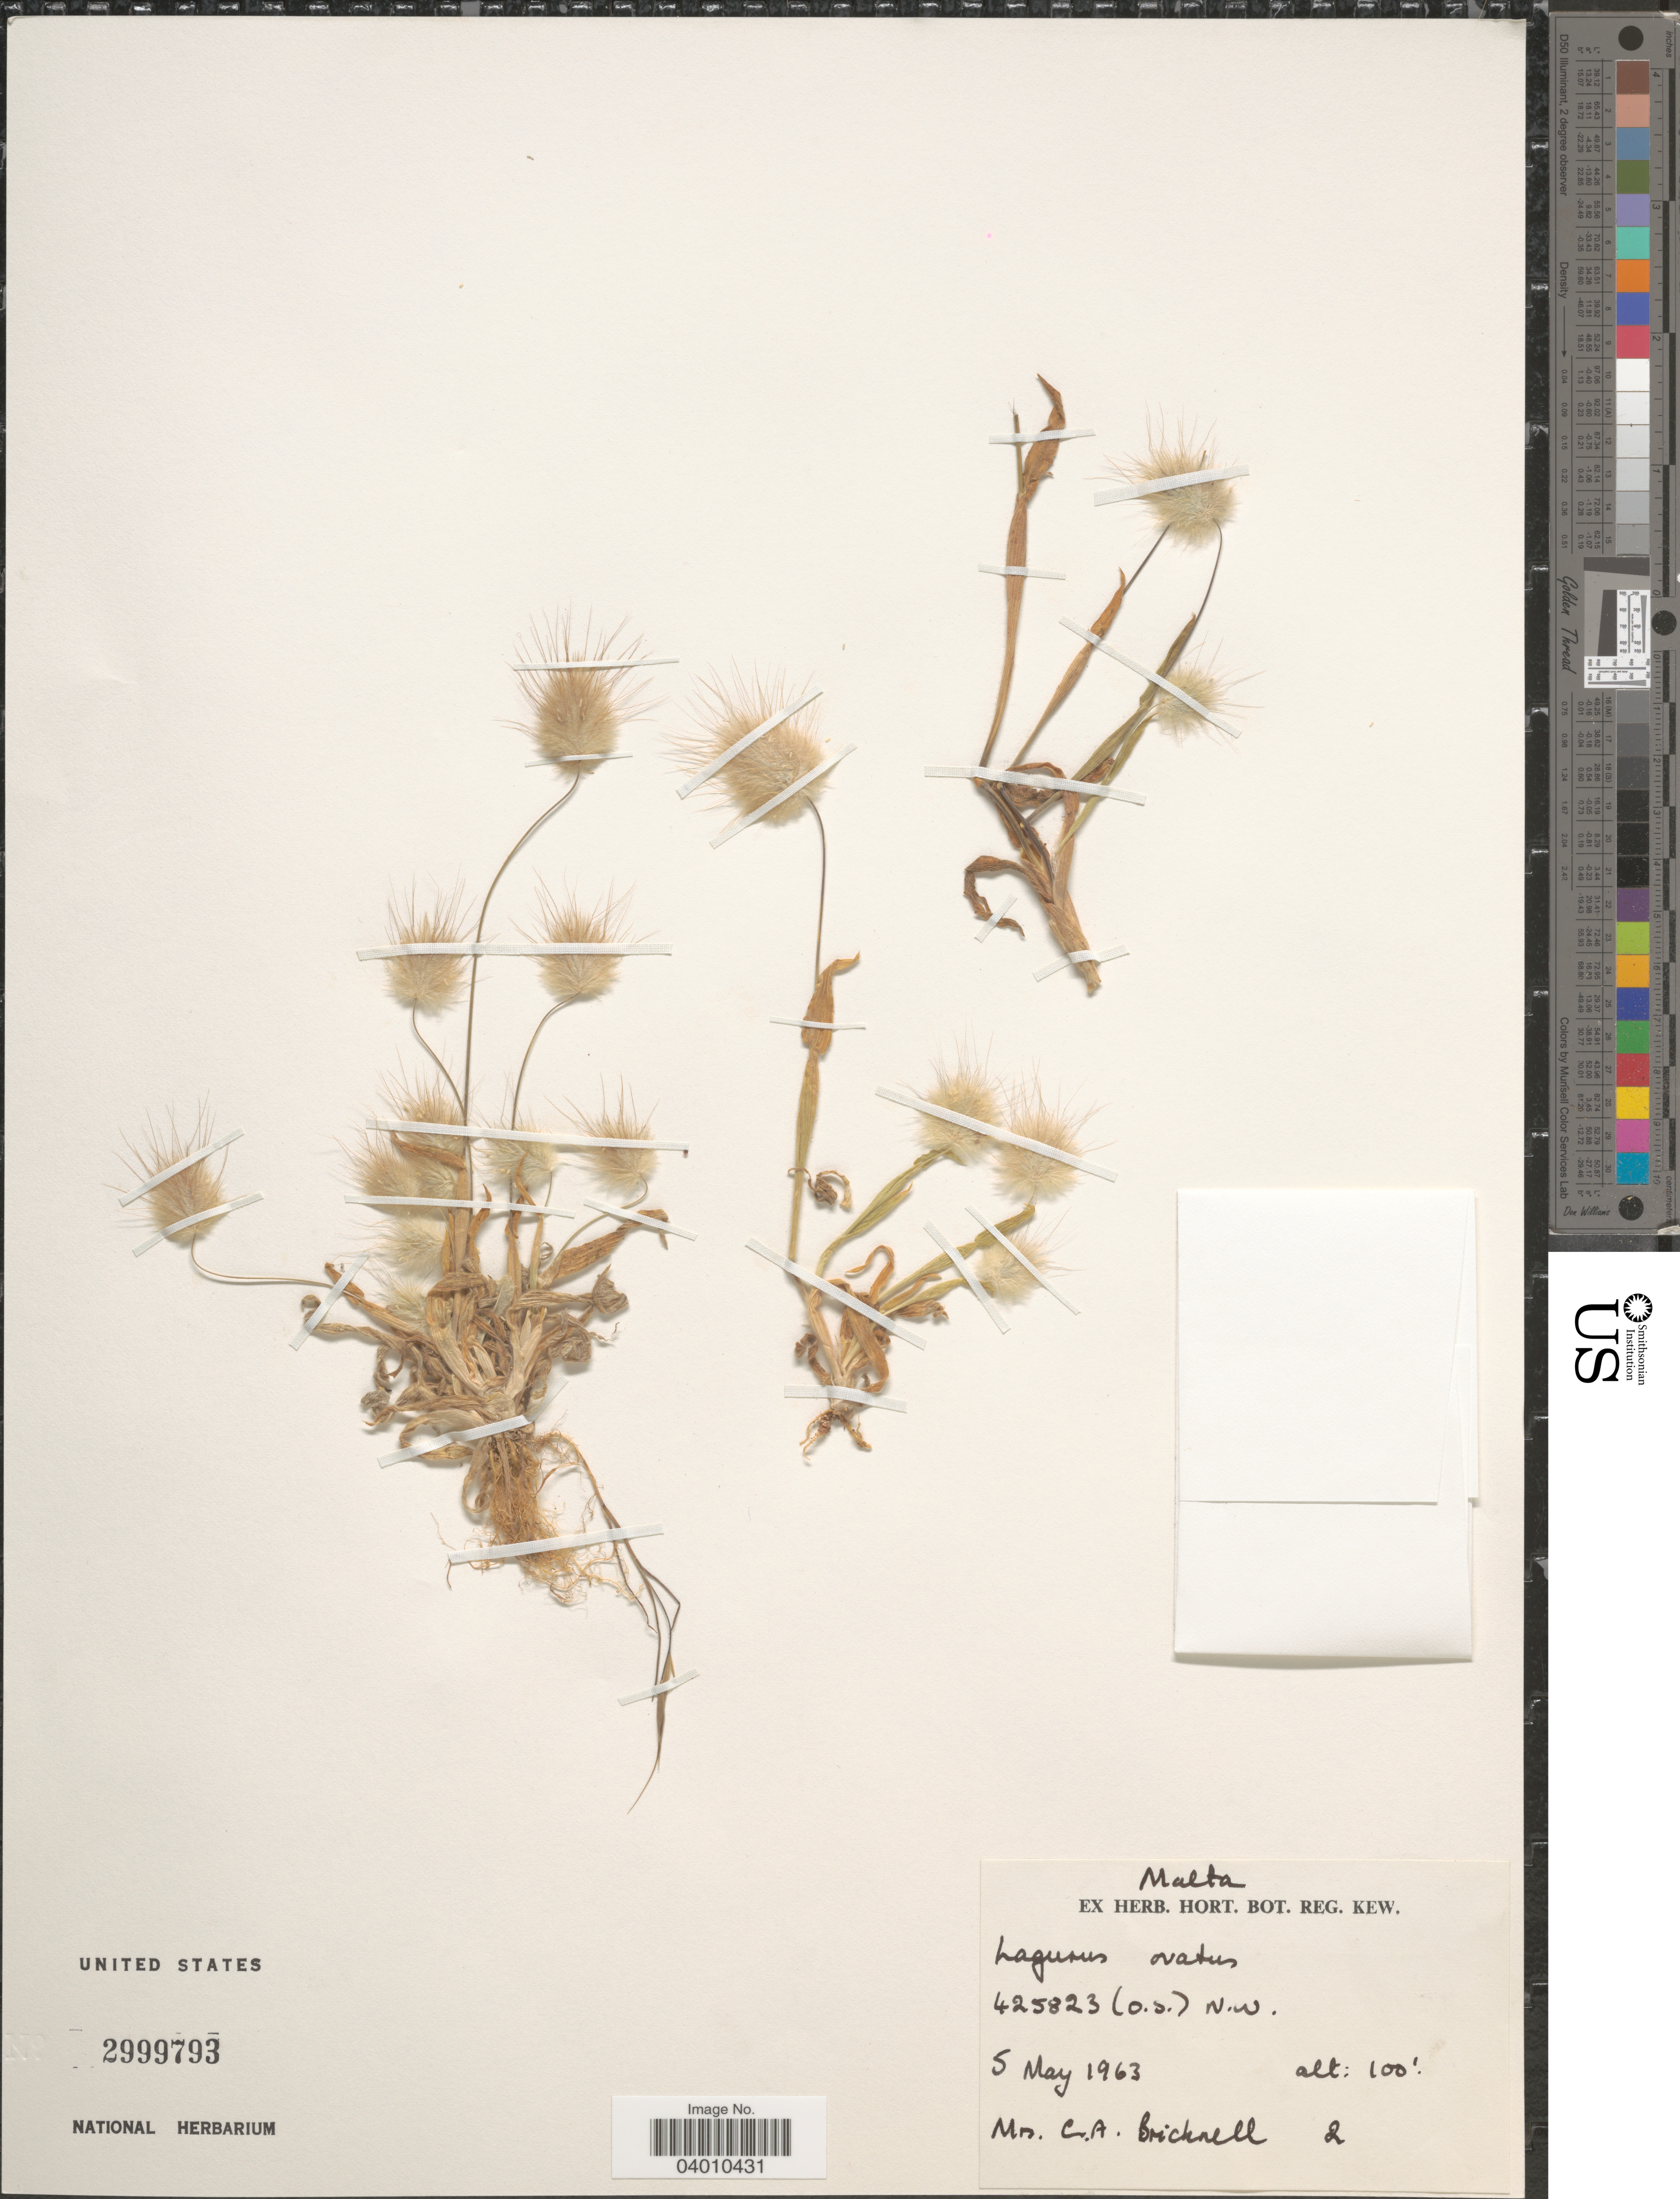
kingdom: Plantae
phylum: Tracheophyta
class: Liliopsida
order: Poales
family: Poaceae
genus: Lagurus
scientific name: Lagurus ovatus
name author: L.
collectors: C. Bricknell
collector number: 2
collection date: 1963-05-05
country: Malta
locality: Malta. 425823 (O.S). N.W.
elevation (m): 30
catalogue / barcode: US 2999793